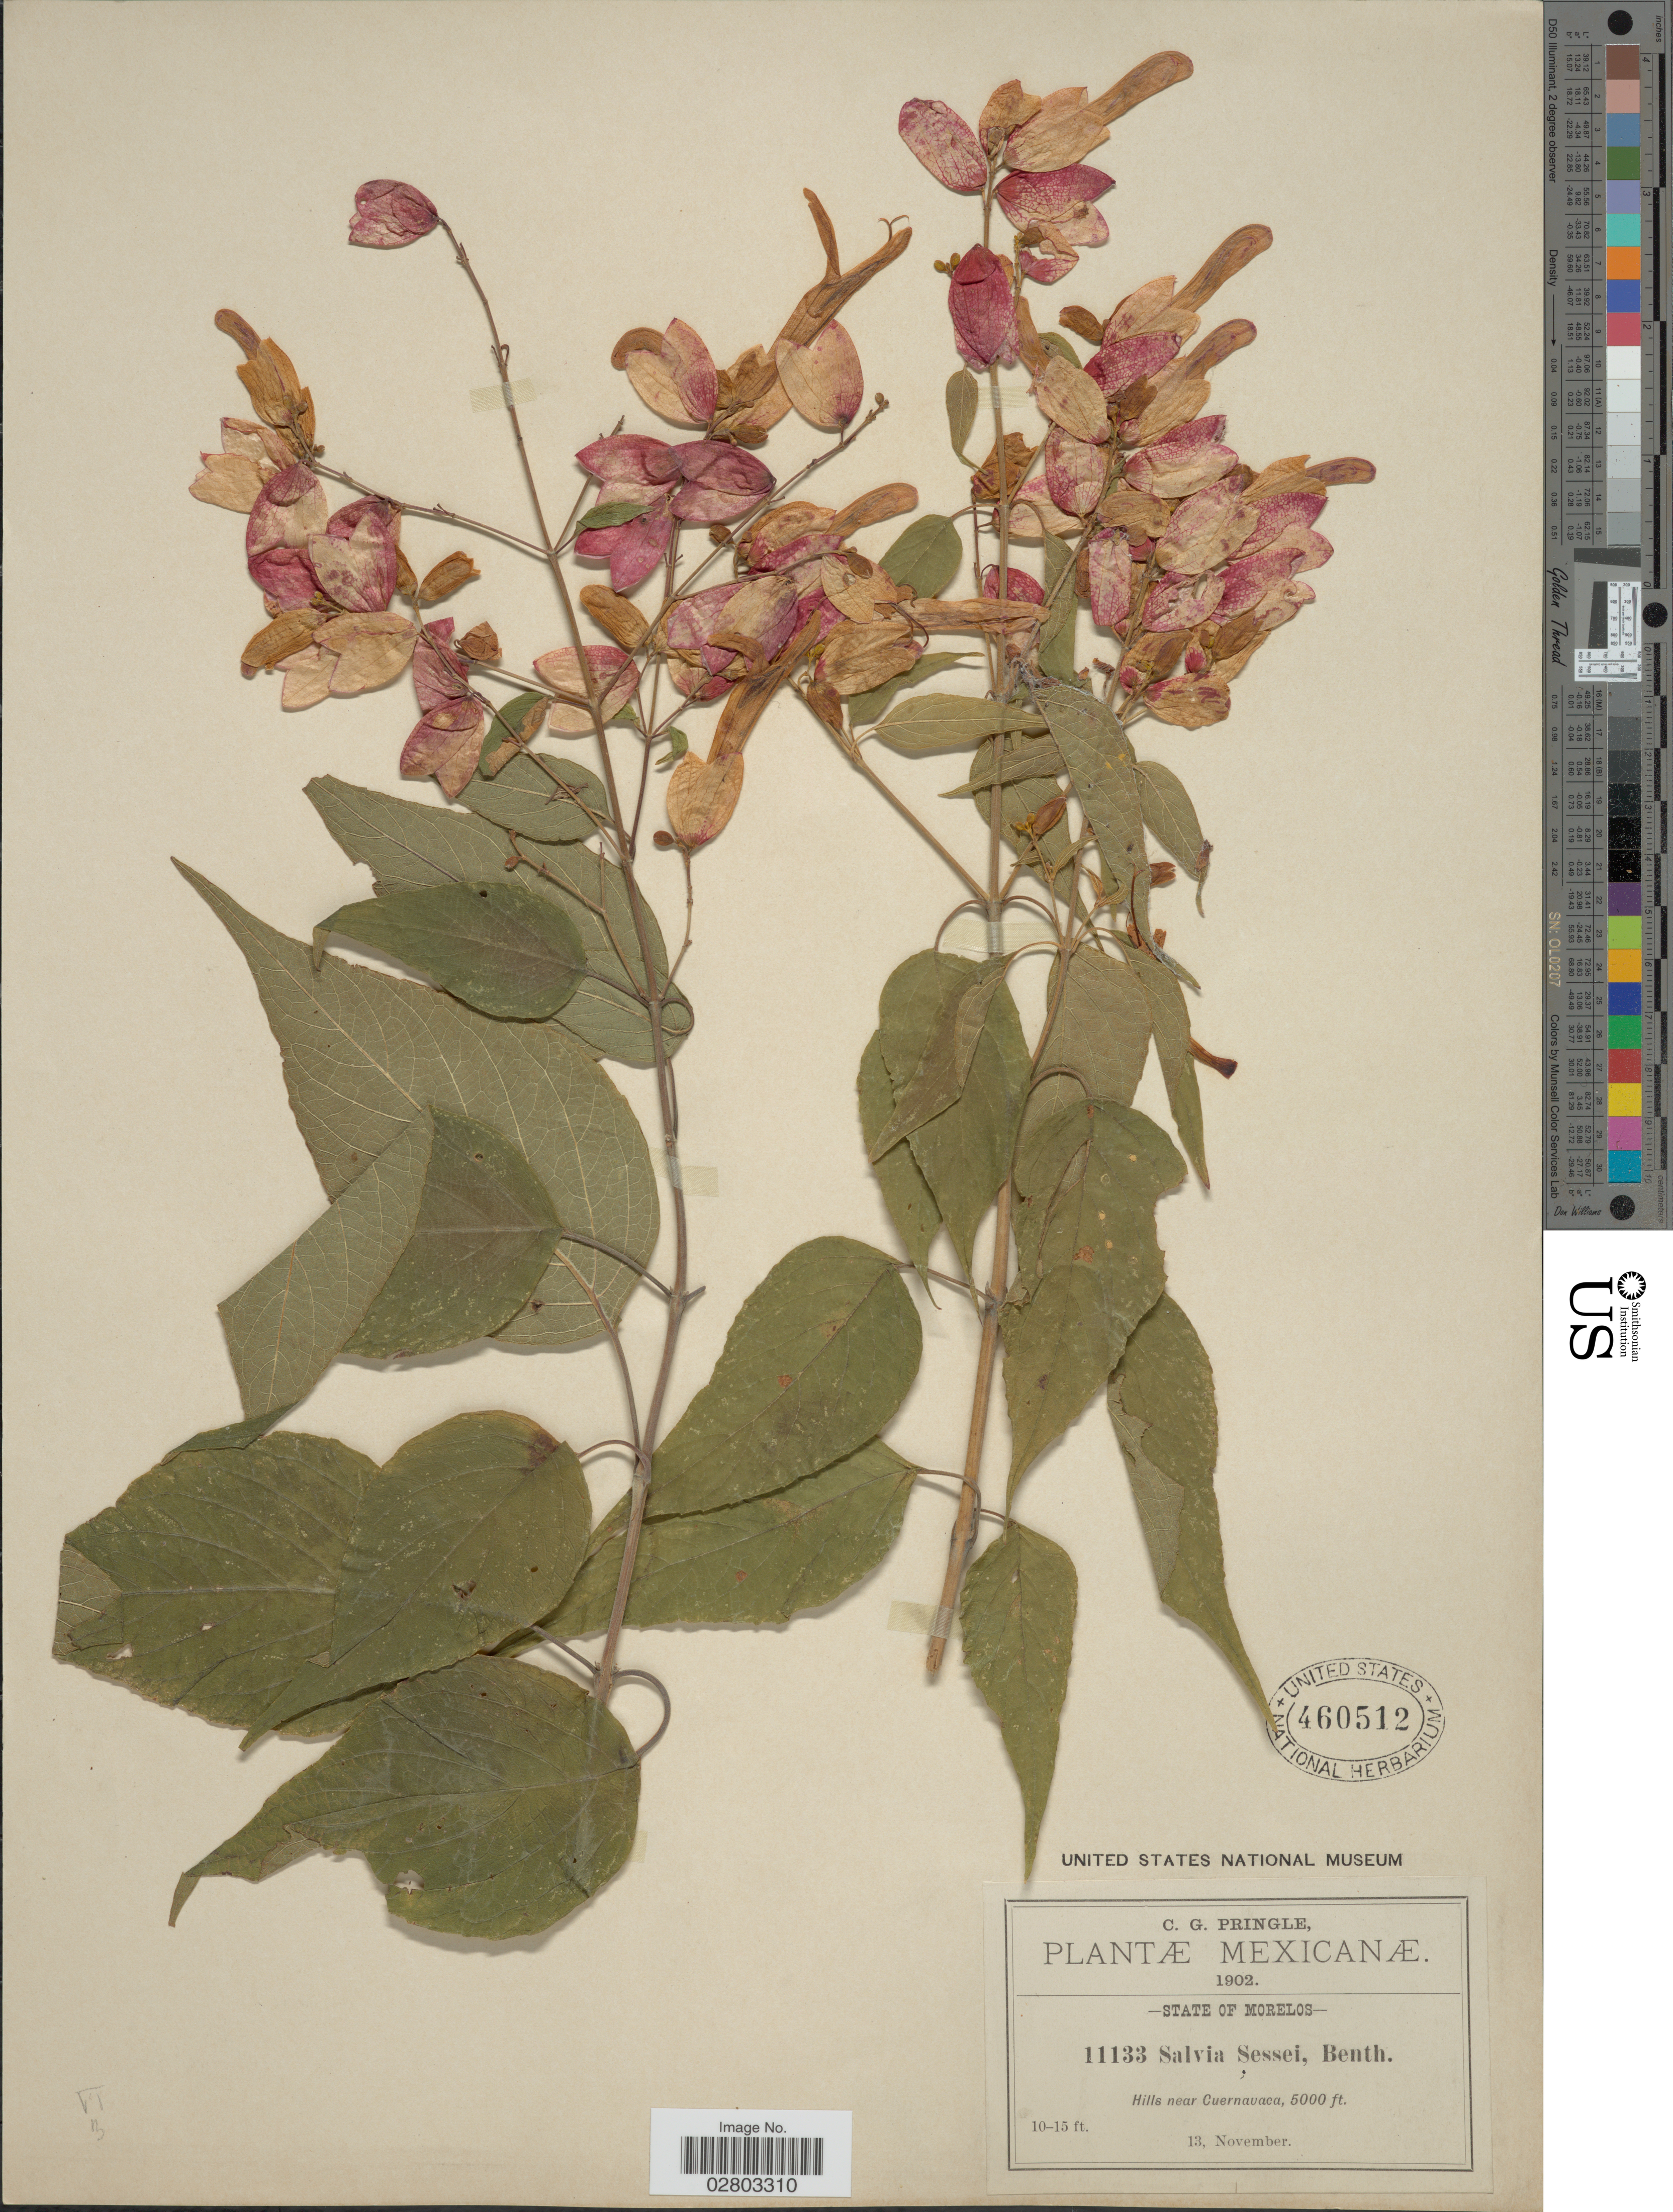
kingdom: Plantae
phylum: Tracheophyta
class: Magnoliopsida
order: Lamiales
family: Lamiaceae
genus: Salvia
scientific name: Salvia sessei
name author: Benth.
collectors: C. G. Pringle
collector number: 11133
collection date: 1902-11-13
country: Mexico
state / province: Morelos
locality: Hills near Cuernavaca.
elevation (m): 1524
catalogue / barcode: US 460512